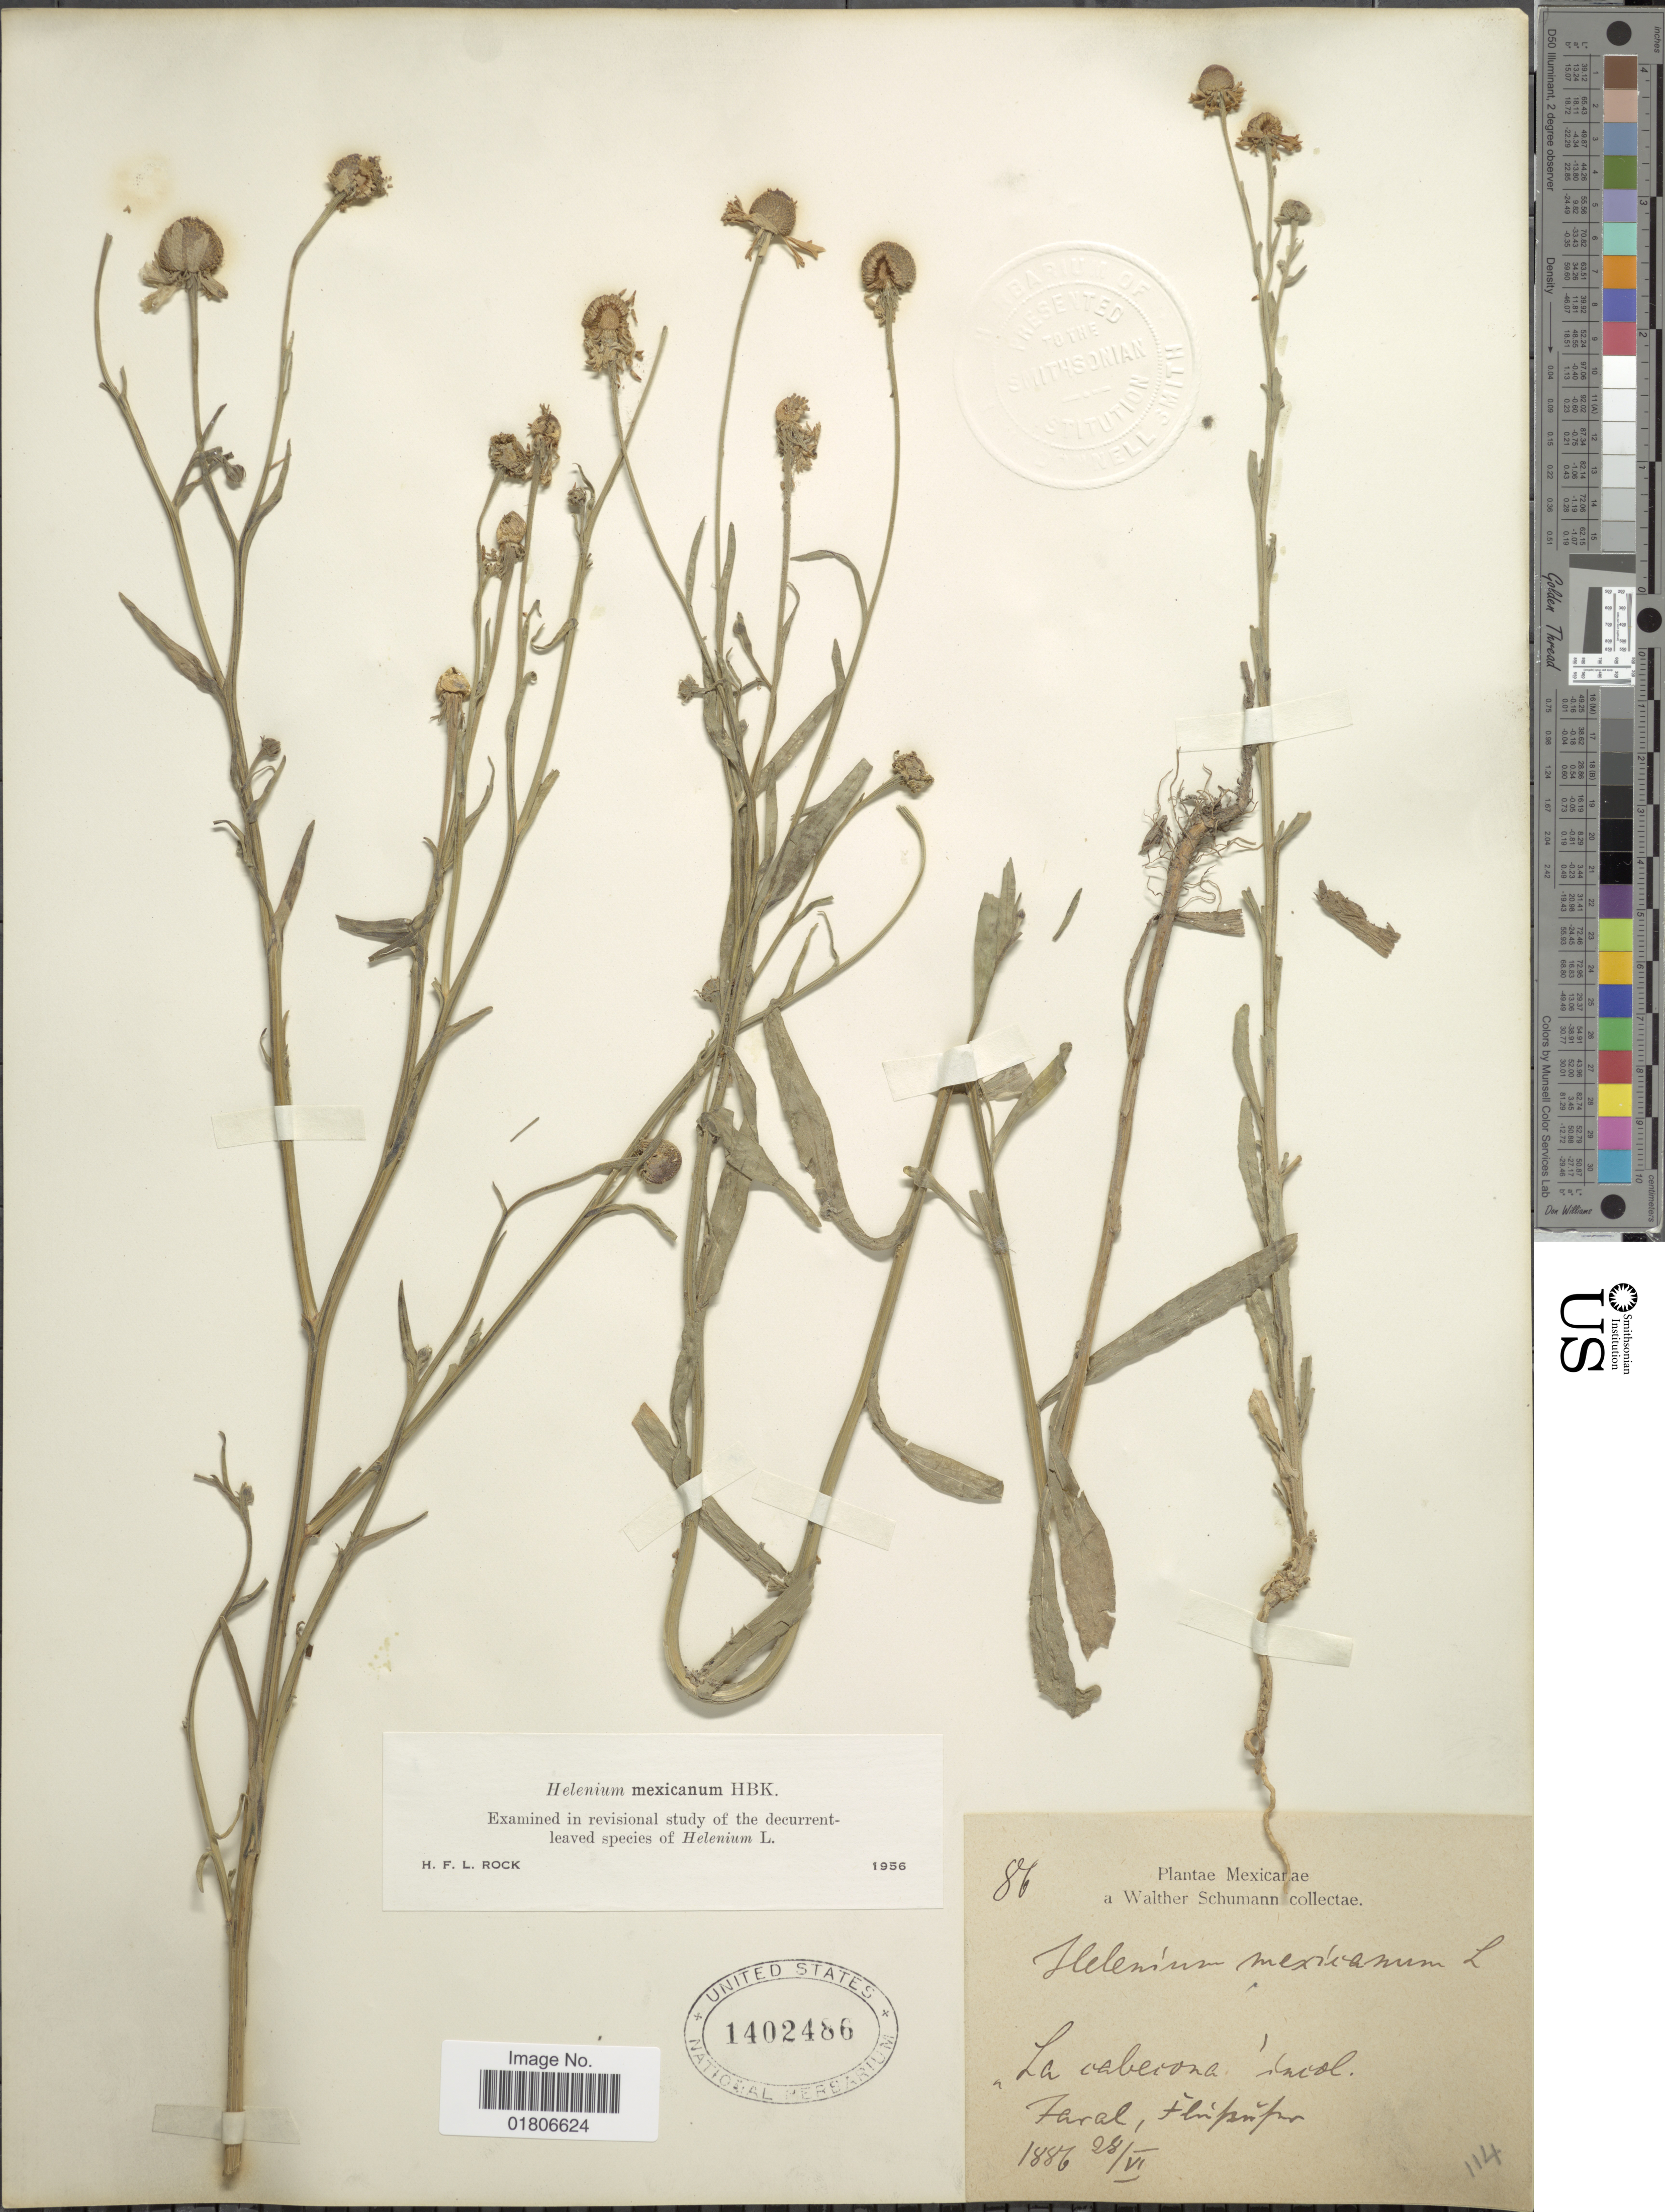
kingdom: Plantae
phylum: Tracheophyta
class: Magnoliopsida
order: Asterales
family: Asteraceae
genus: Helenium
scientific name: Helenium mexicanum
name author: Kunth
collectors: W. Schumann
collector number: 86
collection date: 1886-06-28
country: Mexico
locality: La caberona, Unicol. Faral, Flipipr [interpreted]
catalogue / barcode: US 1402486